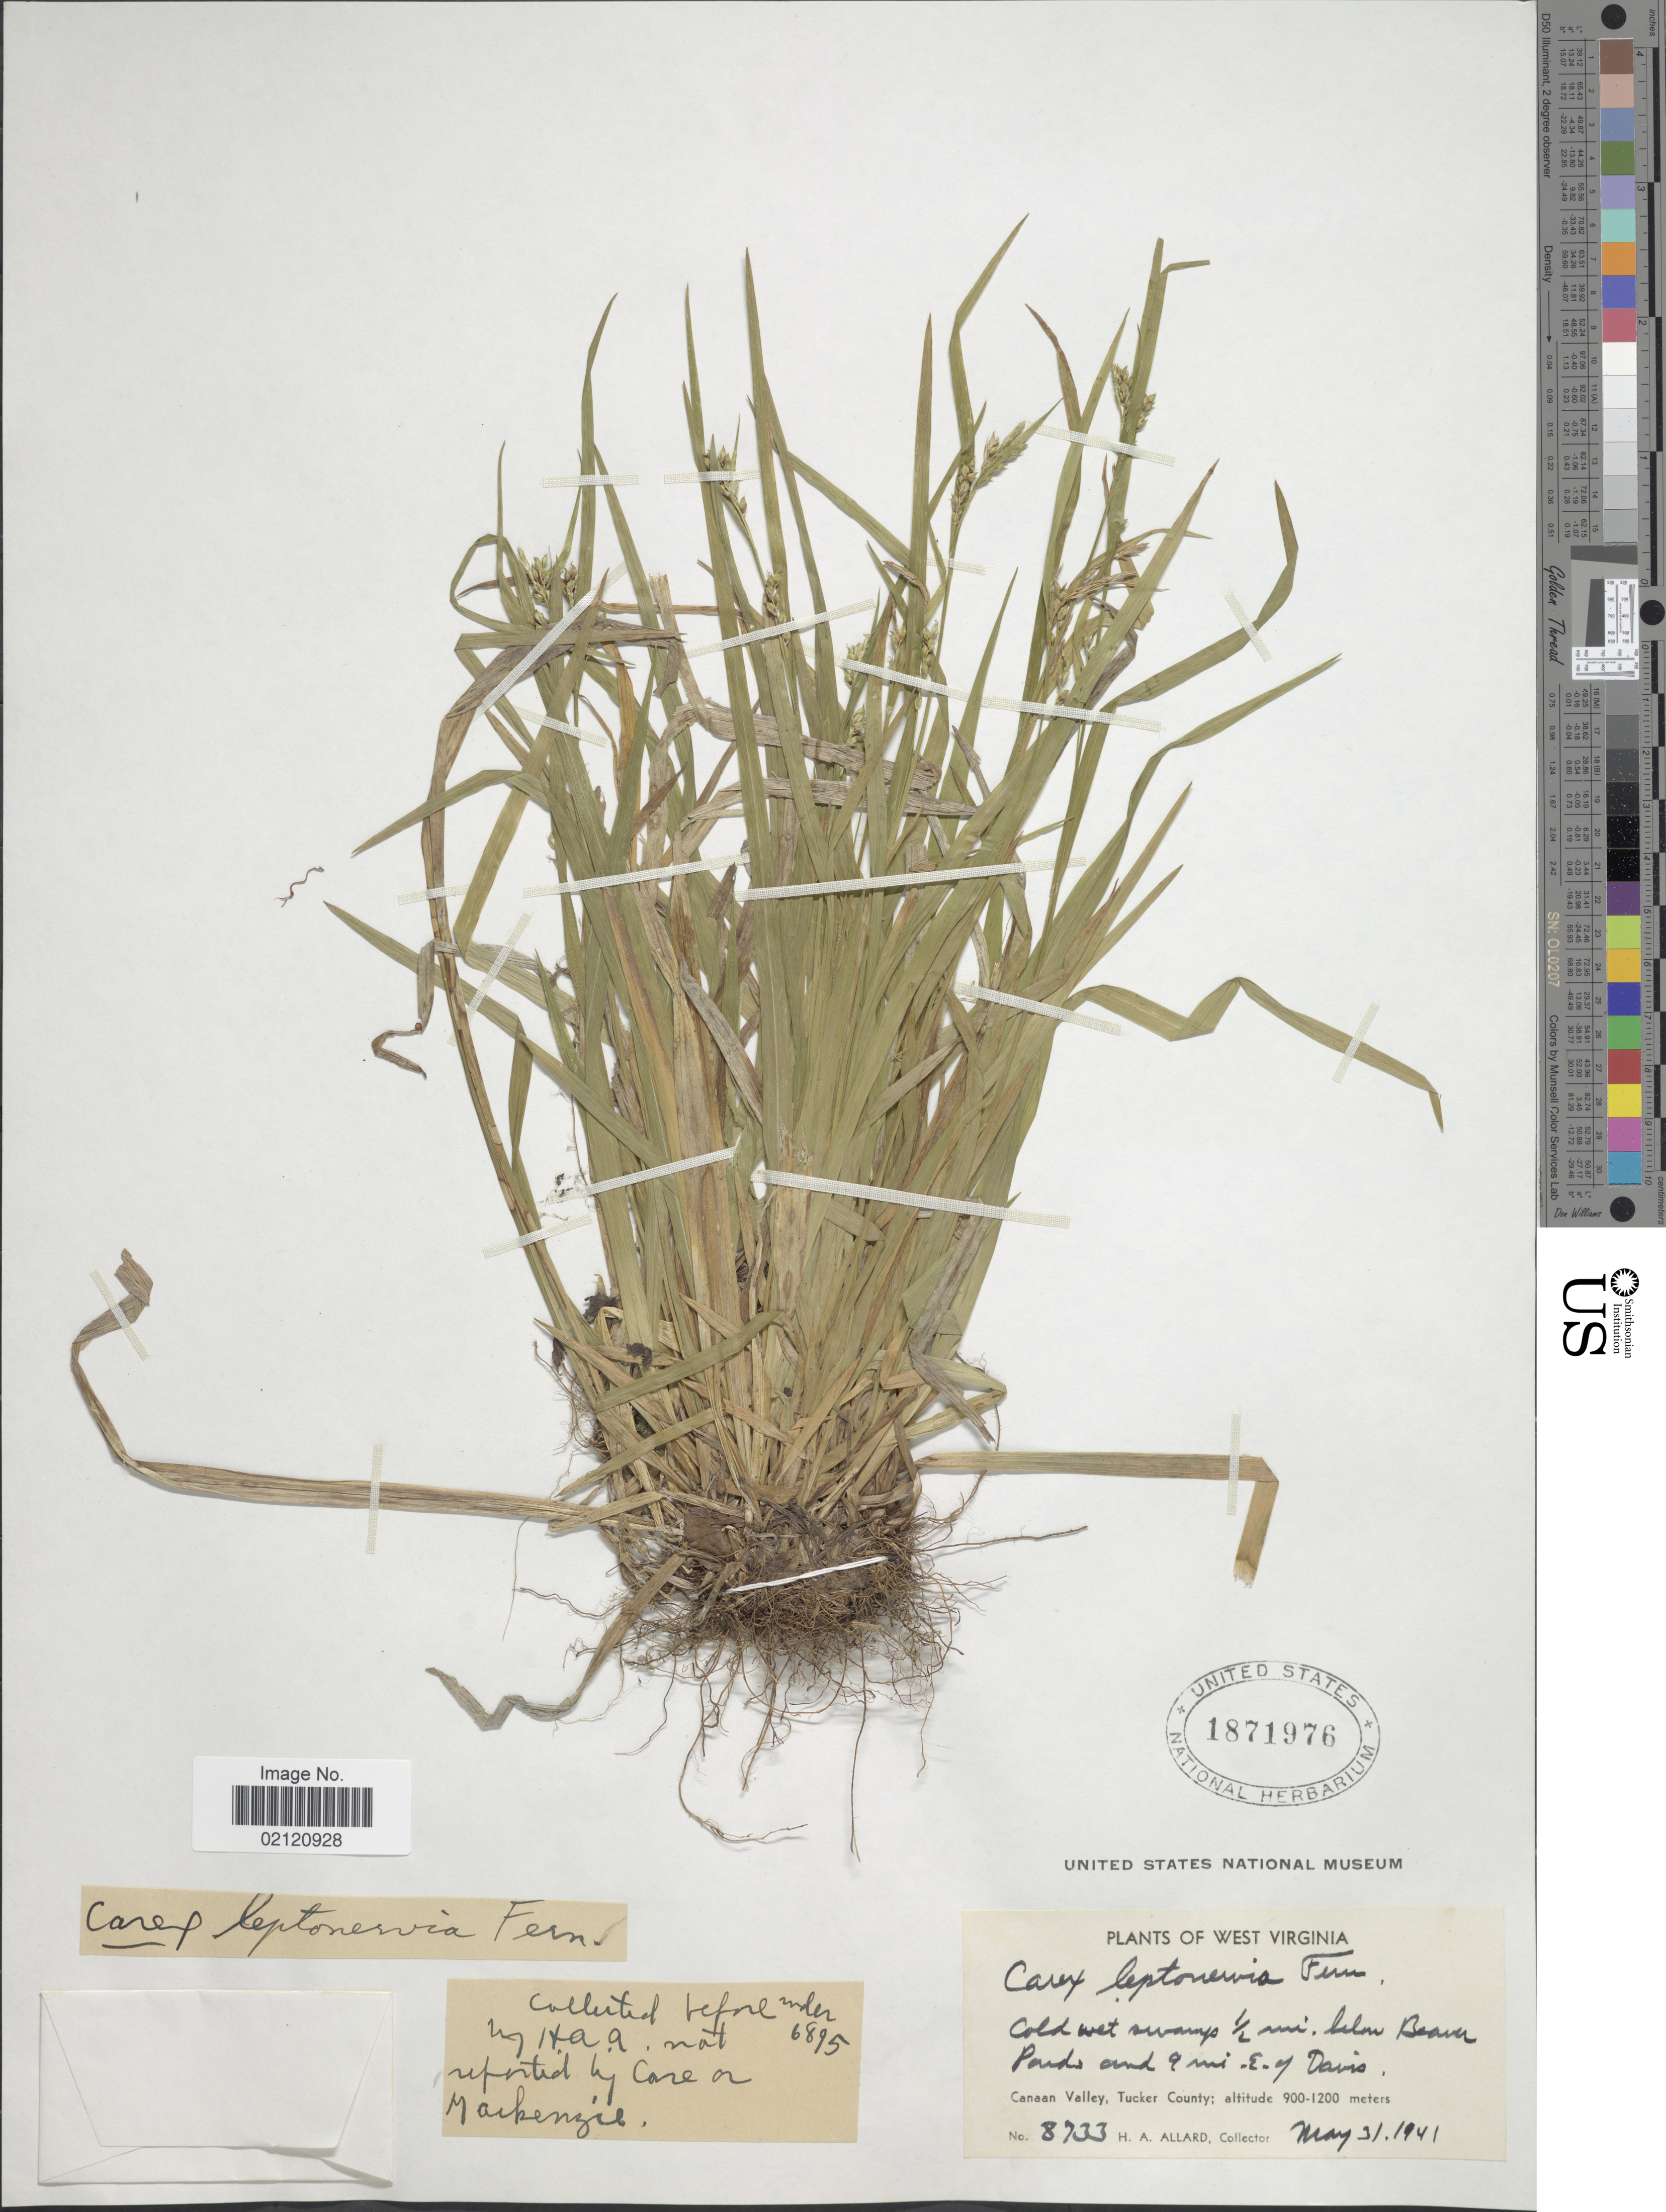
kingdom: Plantae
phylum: Tracheophyta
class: Liliopsida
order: Poales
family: Cyperaceae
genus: Carex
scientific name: Carex leptonervia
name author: (Fernald) Fernald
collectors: H. A. Allard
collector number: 8733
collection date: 1941-05-31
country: United States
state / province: West Virginia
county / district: Tucker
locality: Cold wet swamp ½ mi below Beaver Ponds and 9 mi. E of Davis, Canaan Valley, Tucker County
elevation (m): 900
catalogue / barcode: US 1871976